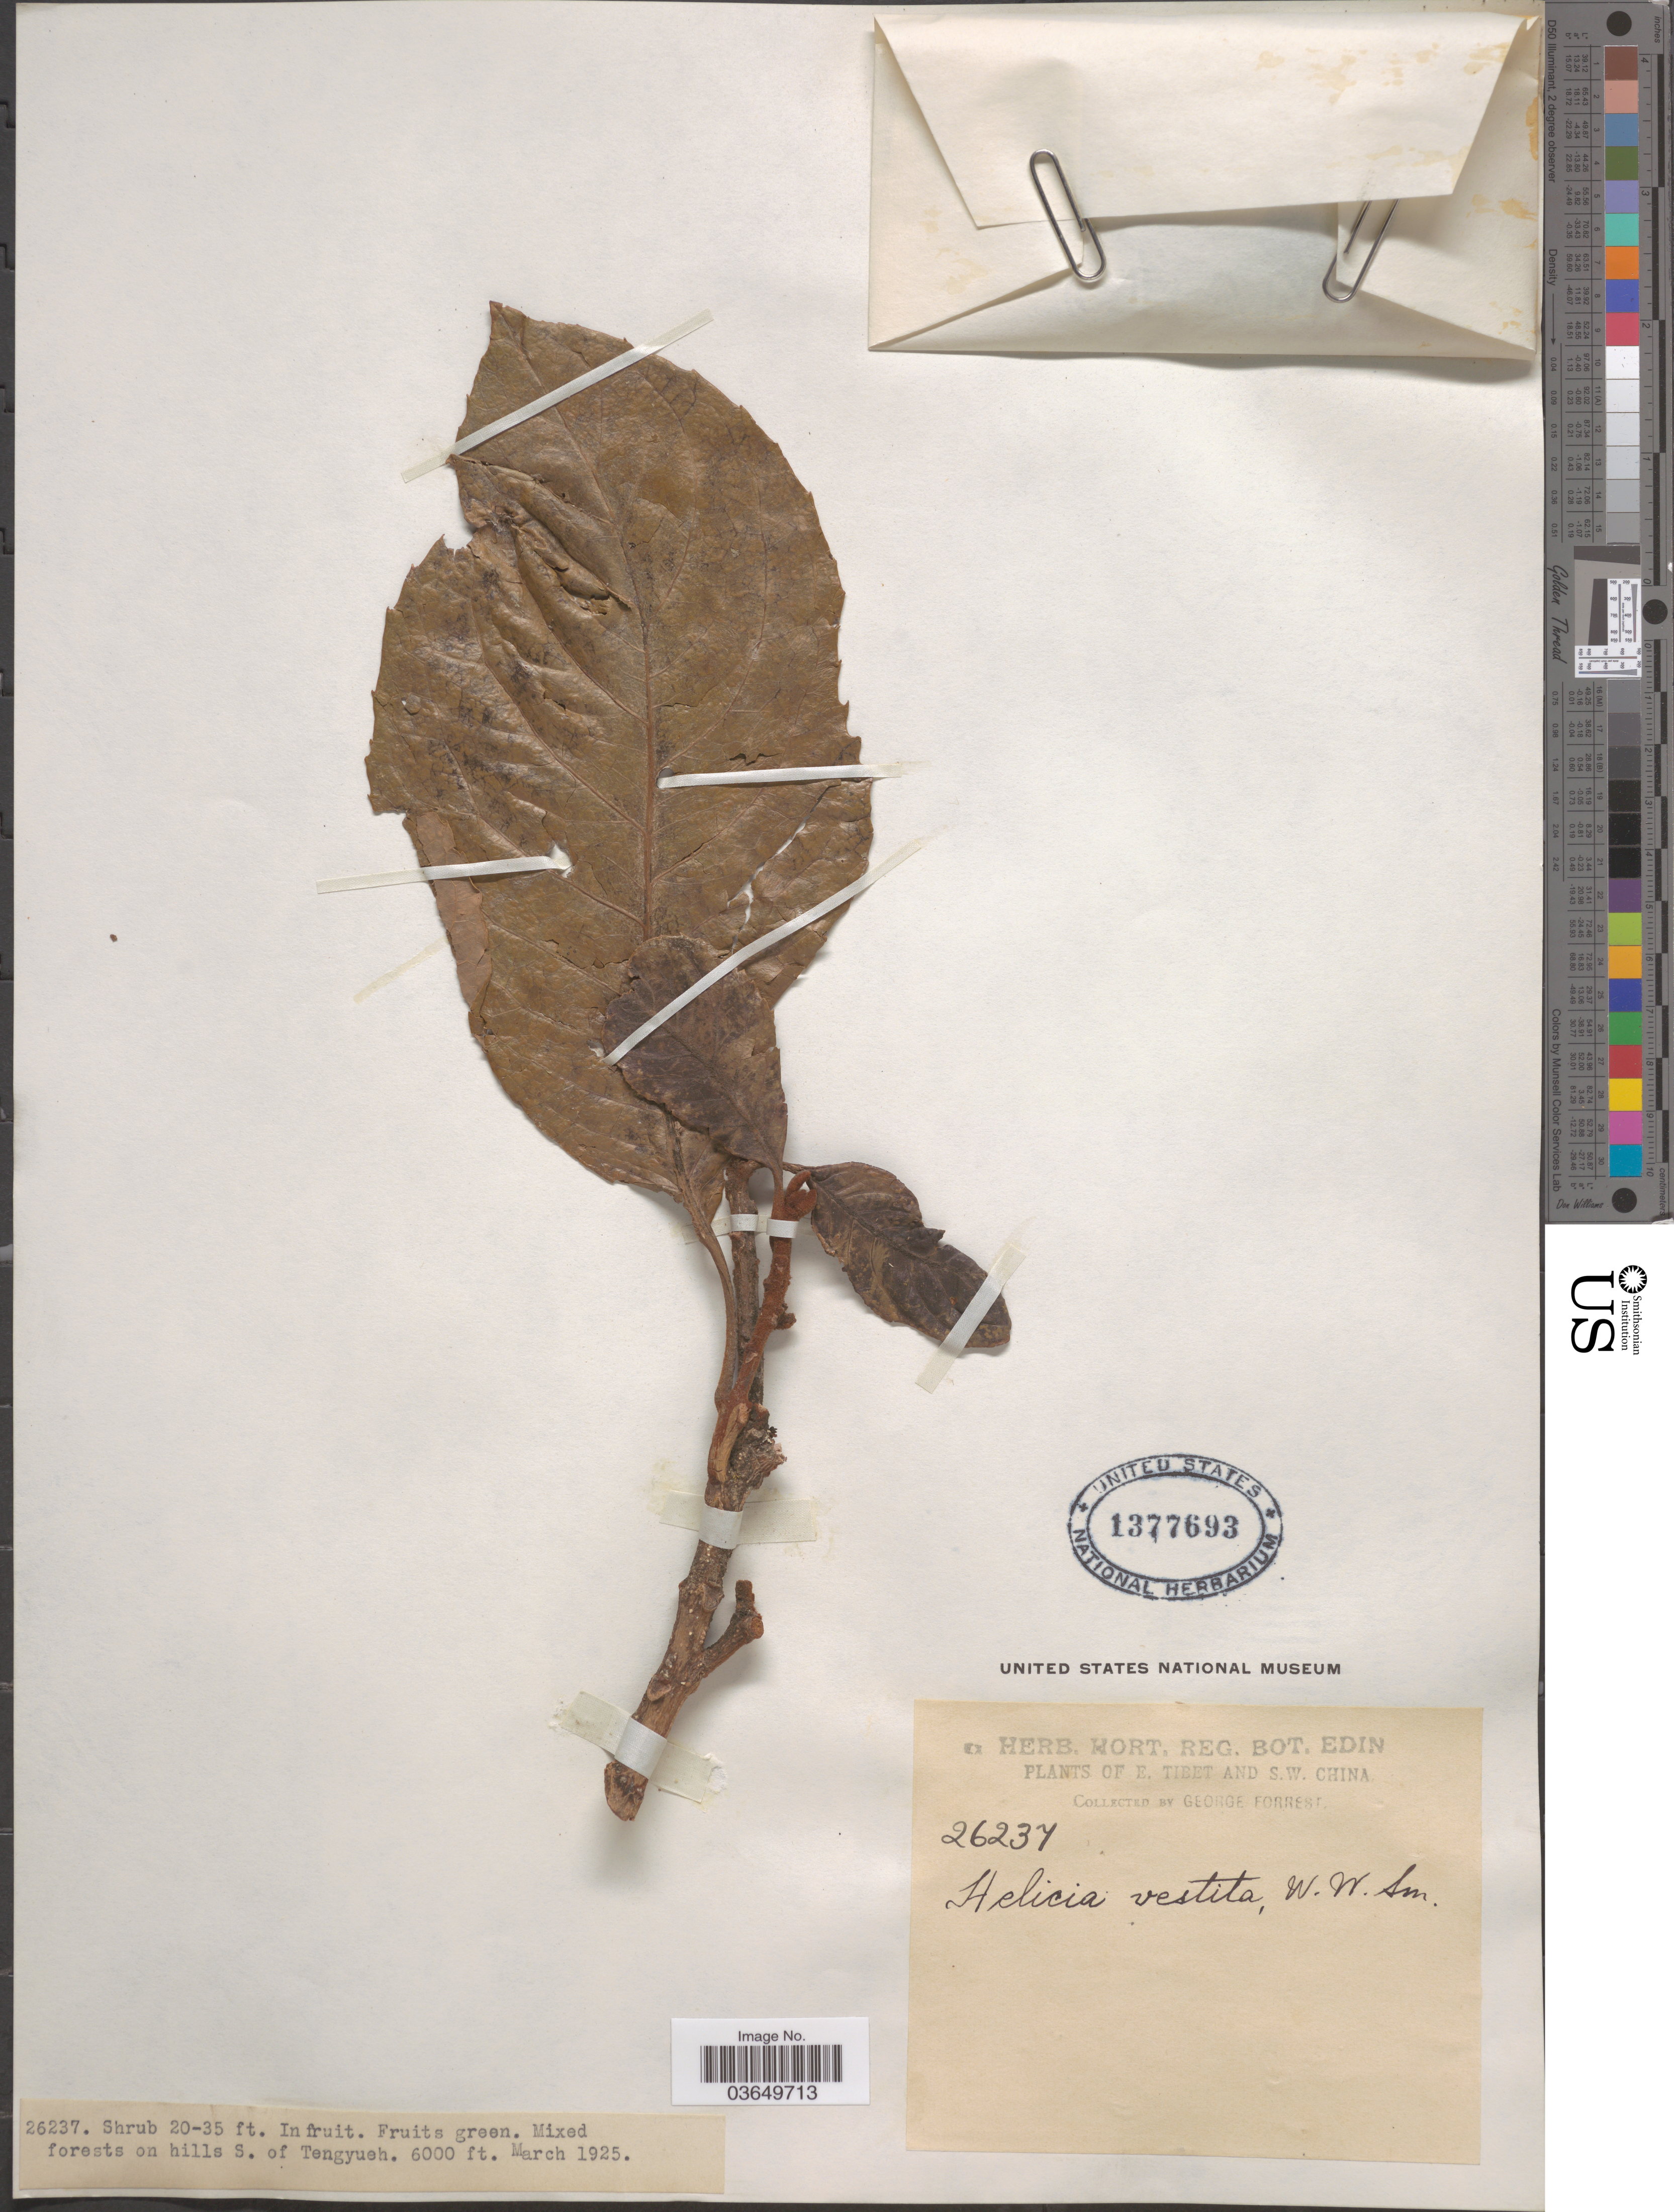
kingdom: Plantae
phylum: Tracheophyta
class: Magnoliopsida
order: Proteales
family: Proteaceae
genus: Helicia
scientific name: Helicia vestita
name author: W.W. Sm.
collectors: G. Forrest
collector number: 26237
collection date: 1925-03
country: China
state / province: Xizang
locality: E. Tibet and S. W. China. S. of Tengyueh.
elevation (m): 1829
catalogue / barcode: US 1377693